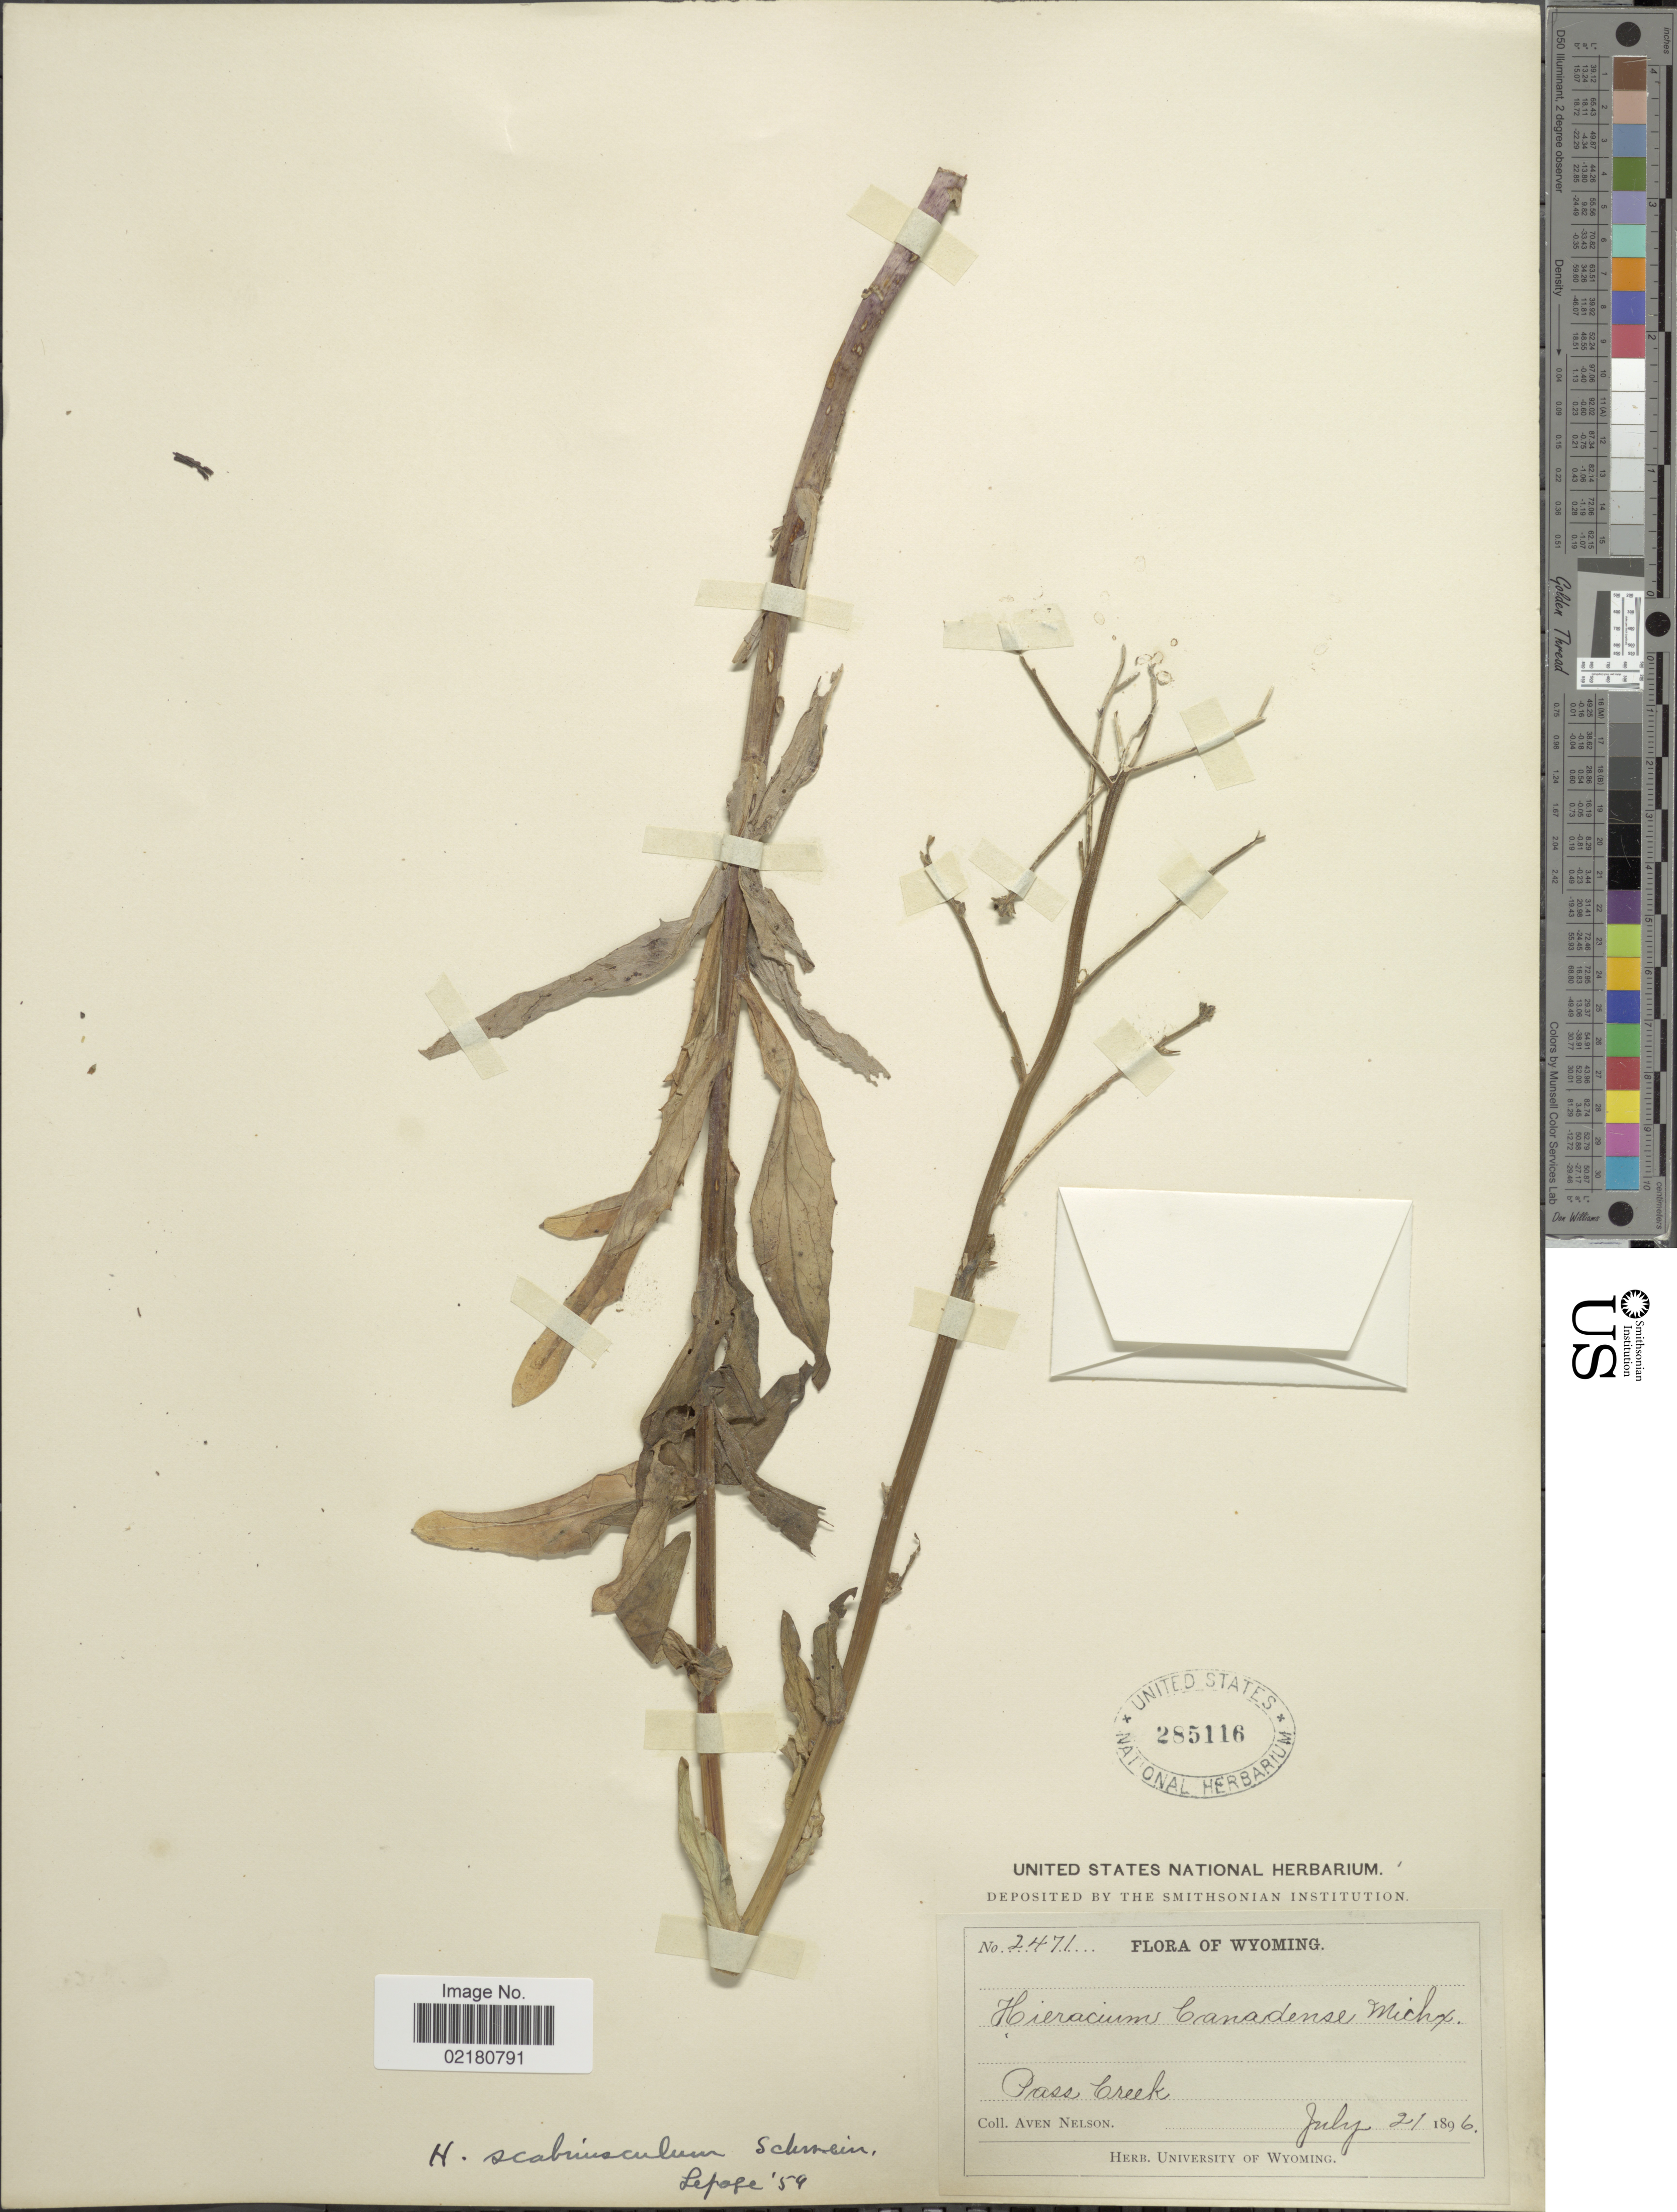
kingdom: Plantae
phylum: Tracheophyta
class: Magnoliopsida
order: Asterales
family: Asteraceae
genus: Hieracium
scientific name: Hieracium umbellatum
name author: L.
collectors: A. Nelson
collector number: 2171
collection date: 1896-07-21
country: United States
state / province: Wyoming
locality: Wyoming, Pass creek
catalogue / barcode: US 285116